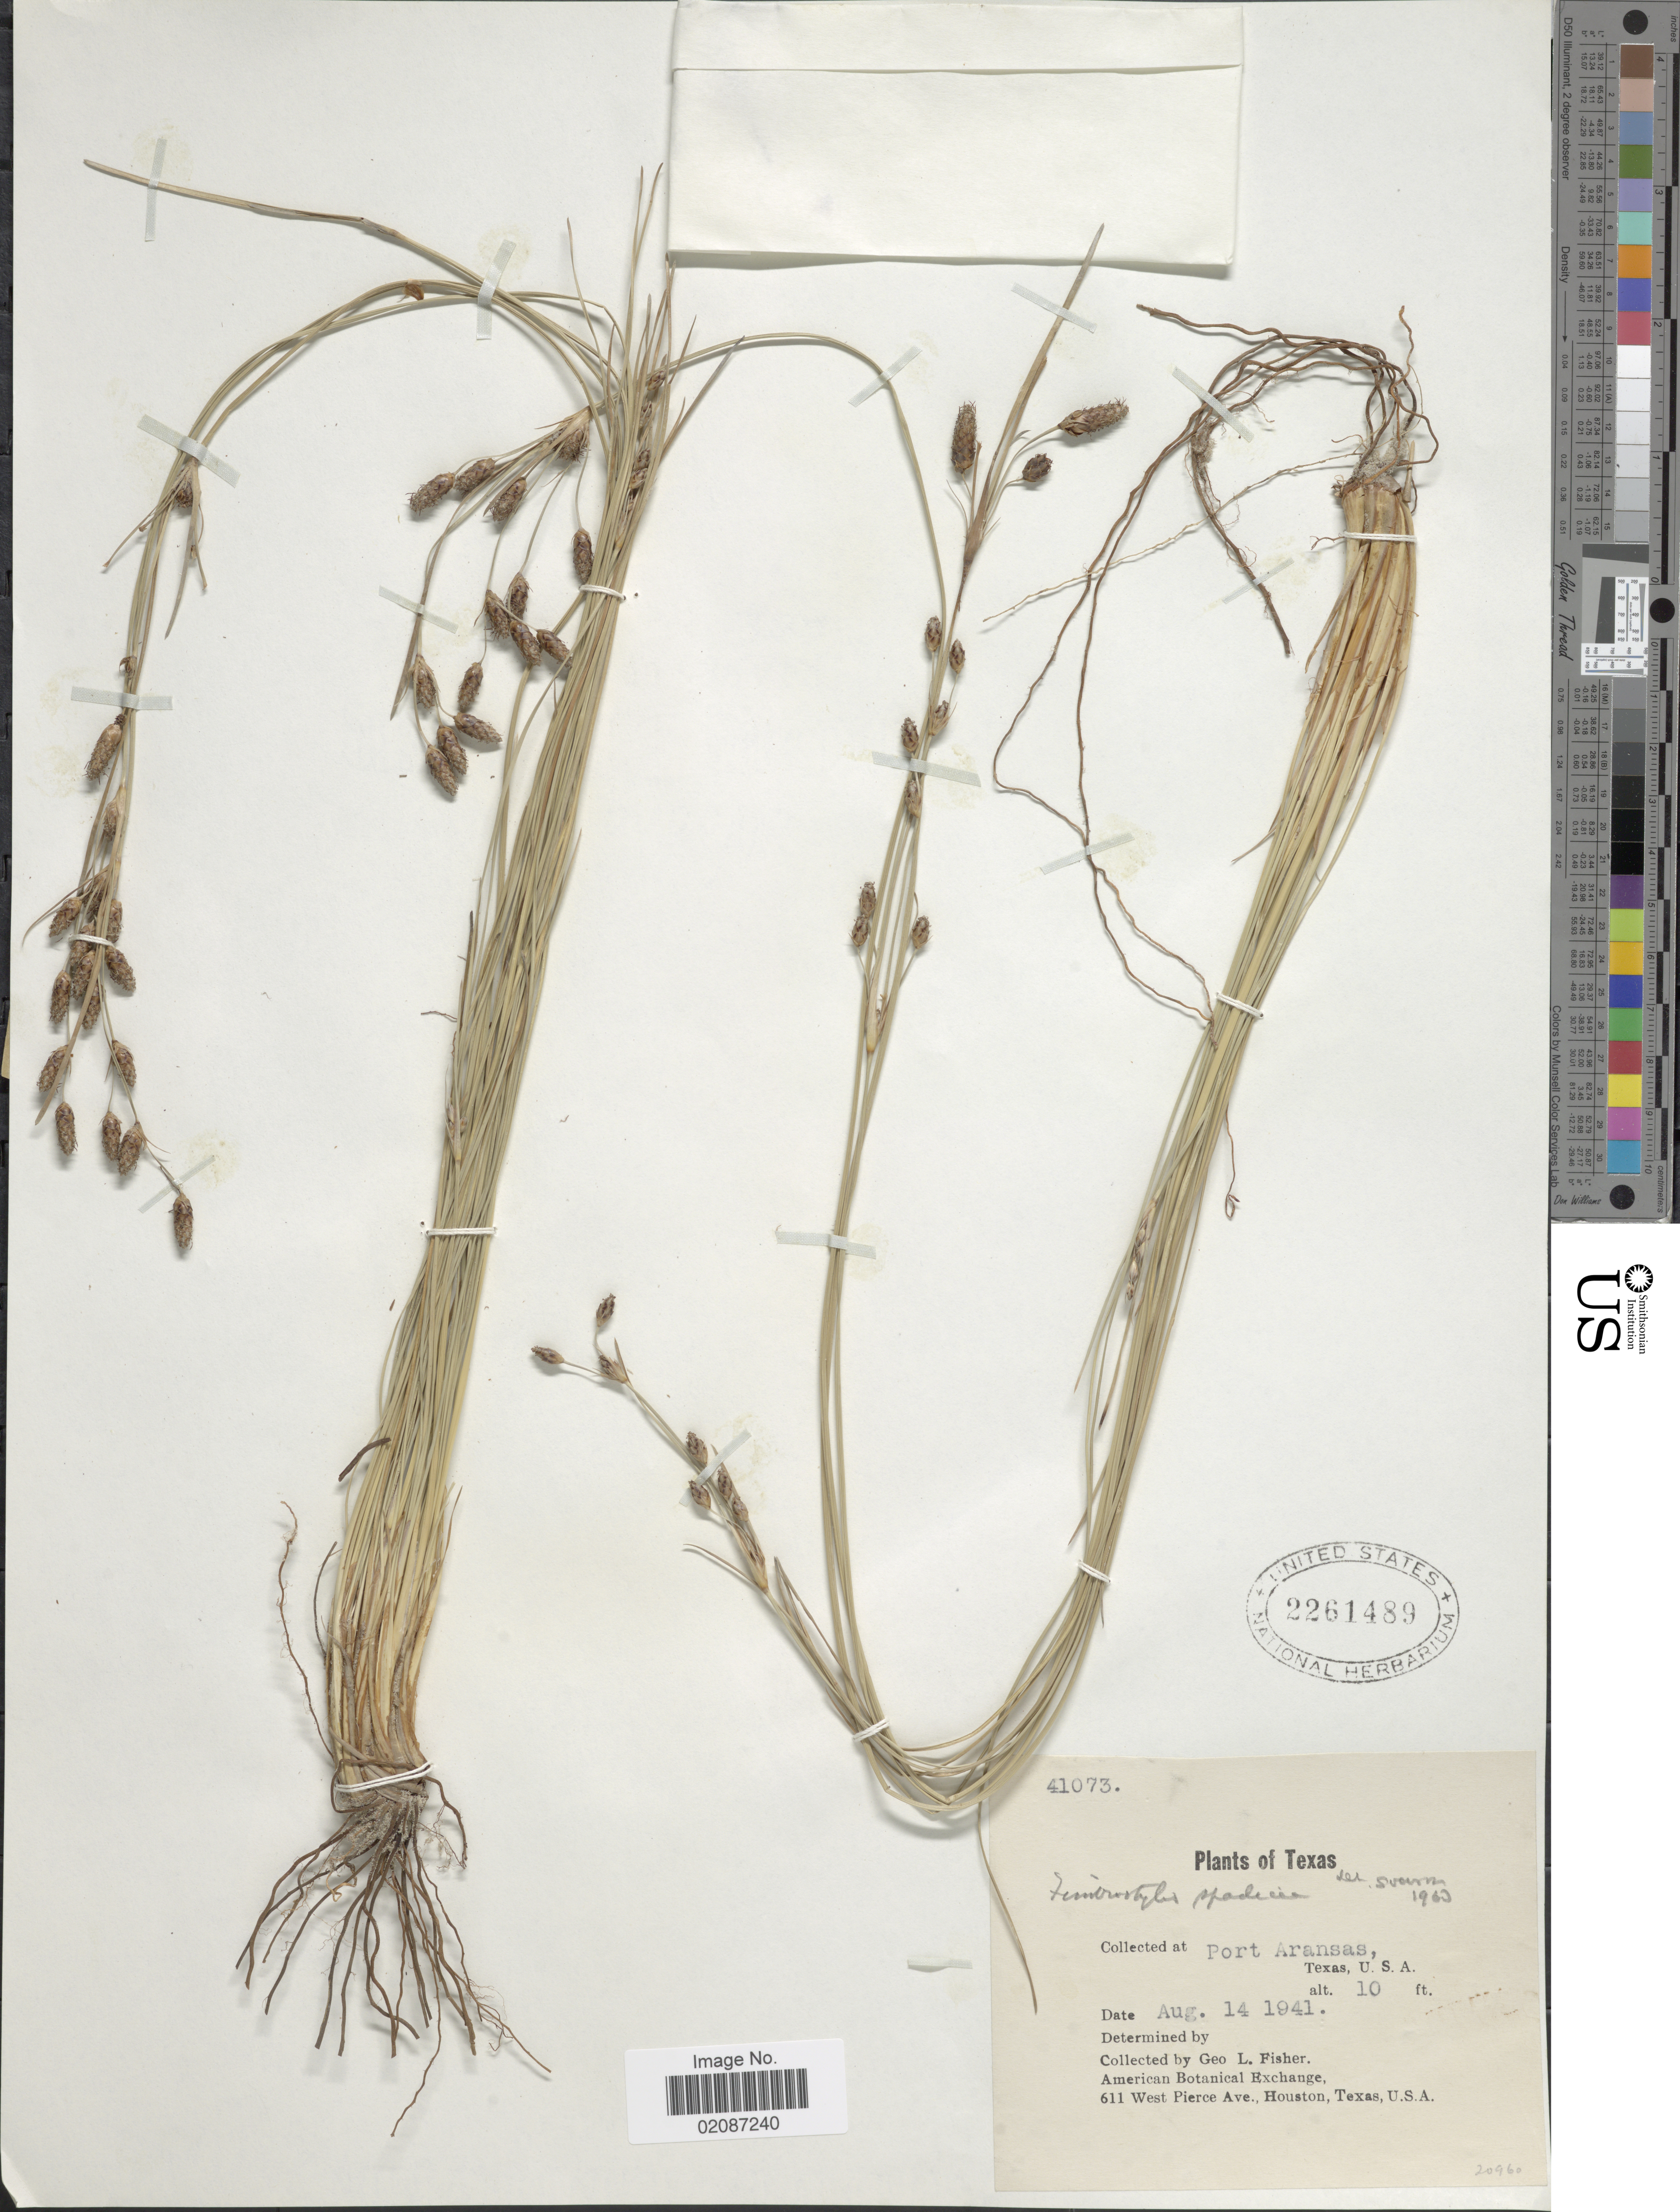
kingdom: Plantae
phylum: Tracheophyta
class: Liliopsida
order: Poales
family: Cyperaceae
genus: Fimbristylis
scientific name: Fimbristylis castanea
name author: (Michx.) Vahl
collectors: G. L. Fisher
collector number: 41073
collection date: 1941-08-14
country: United States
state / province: Texas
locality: Port Aransas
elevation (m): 3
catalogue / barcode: US 2261489